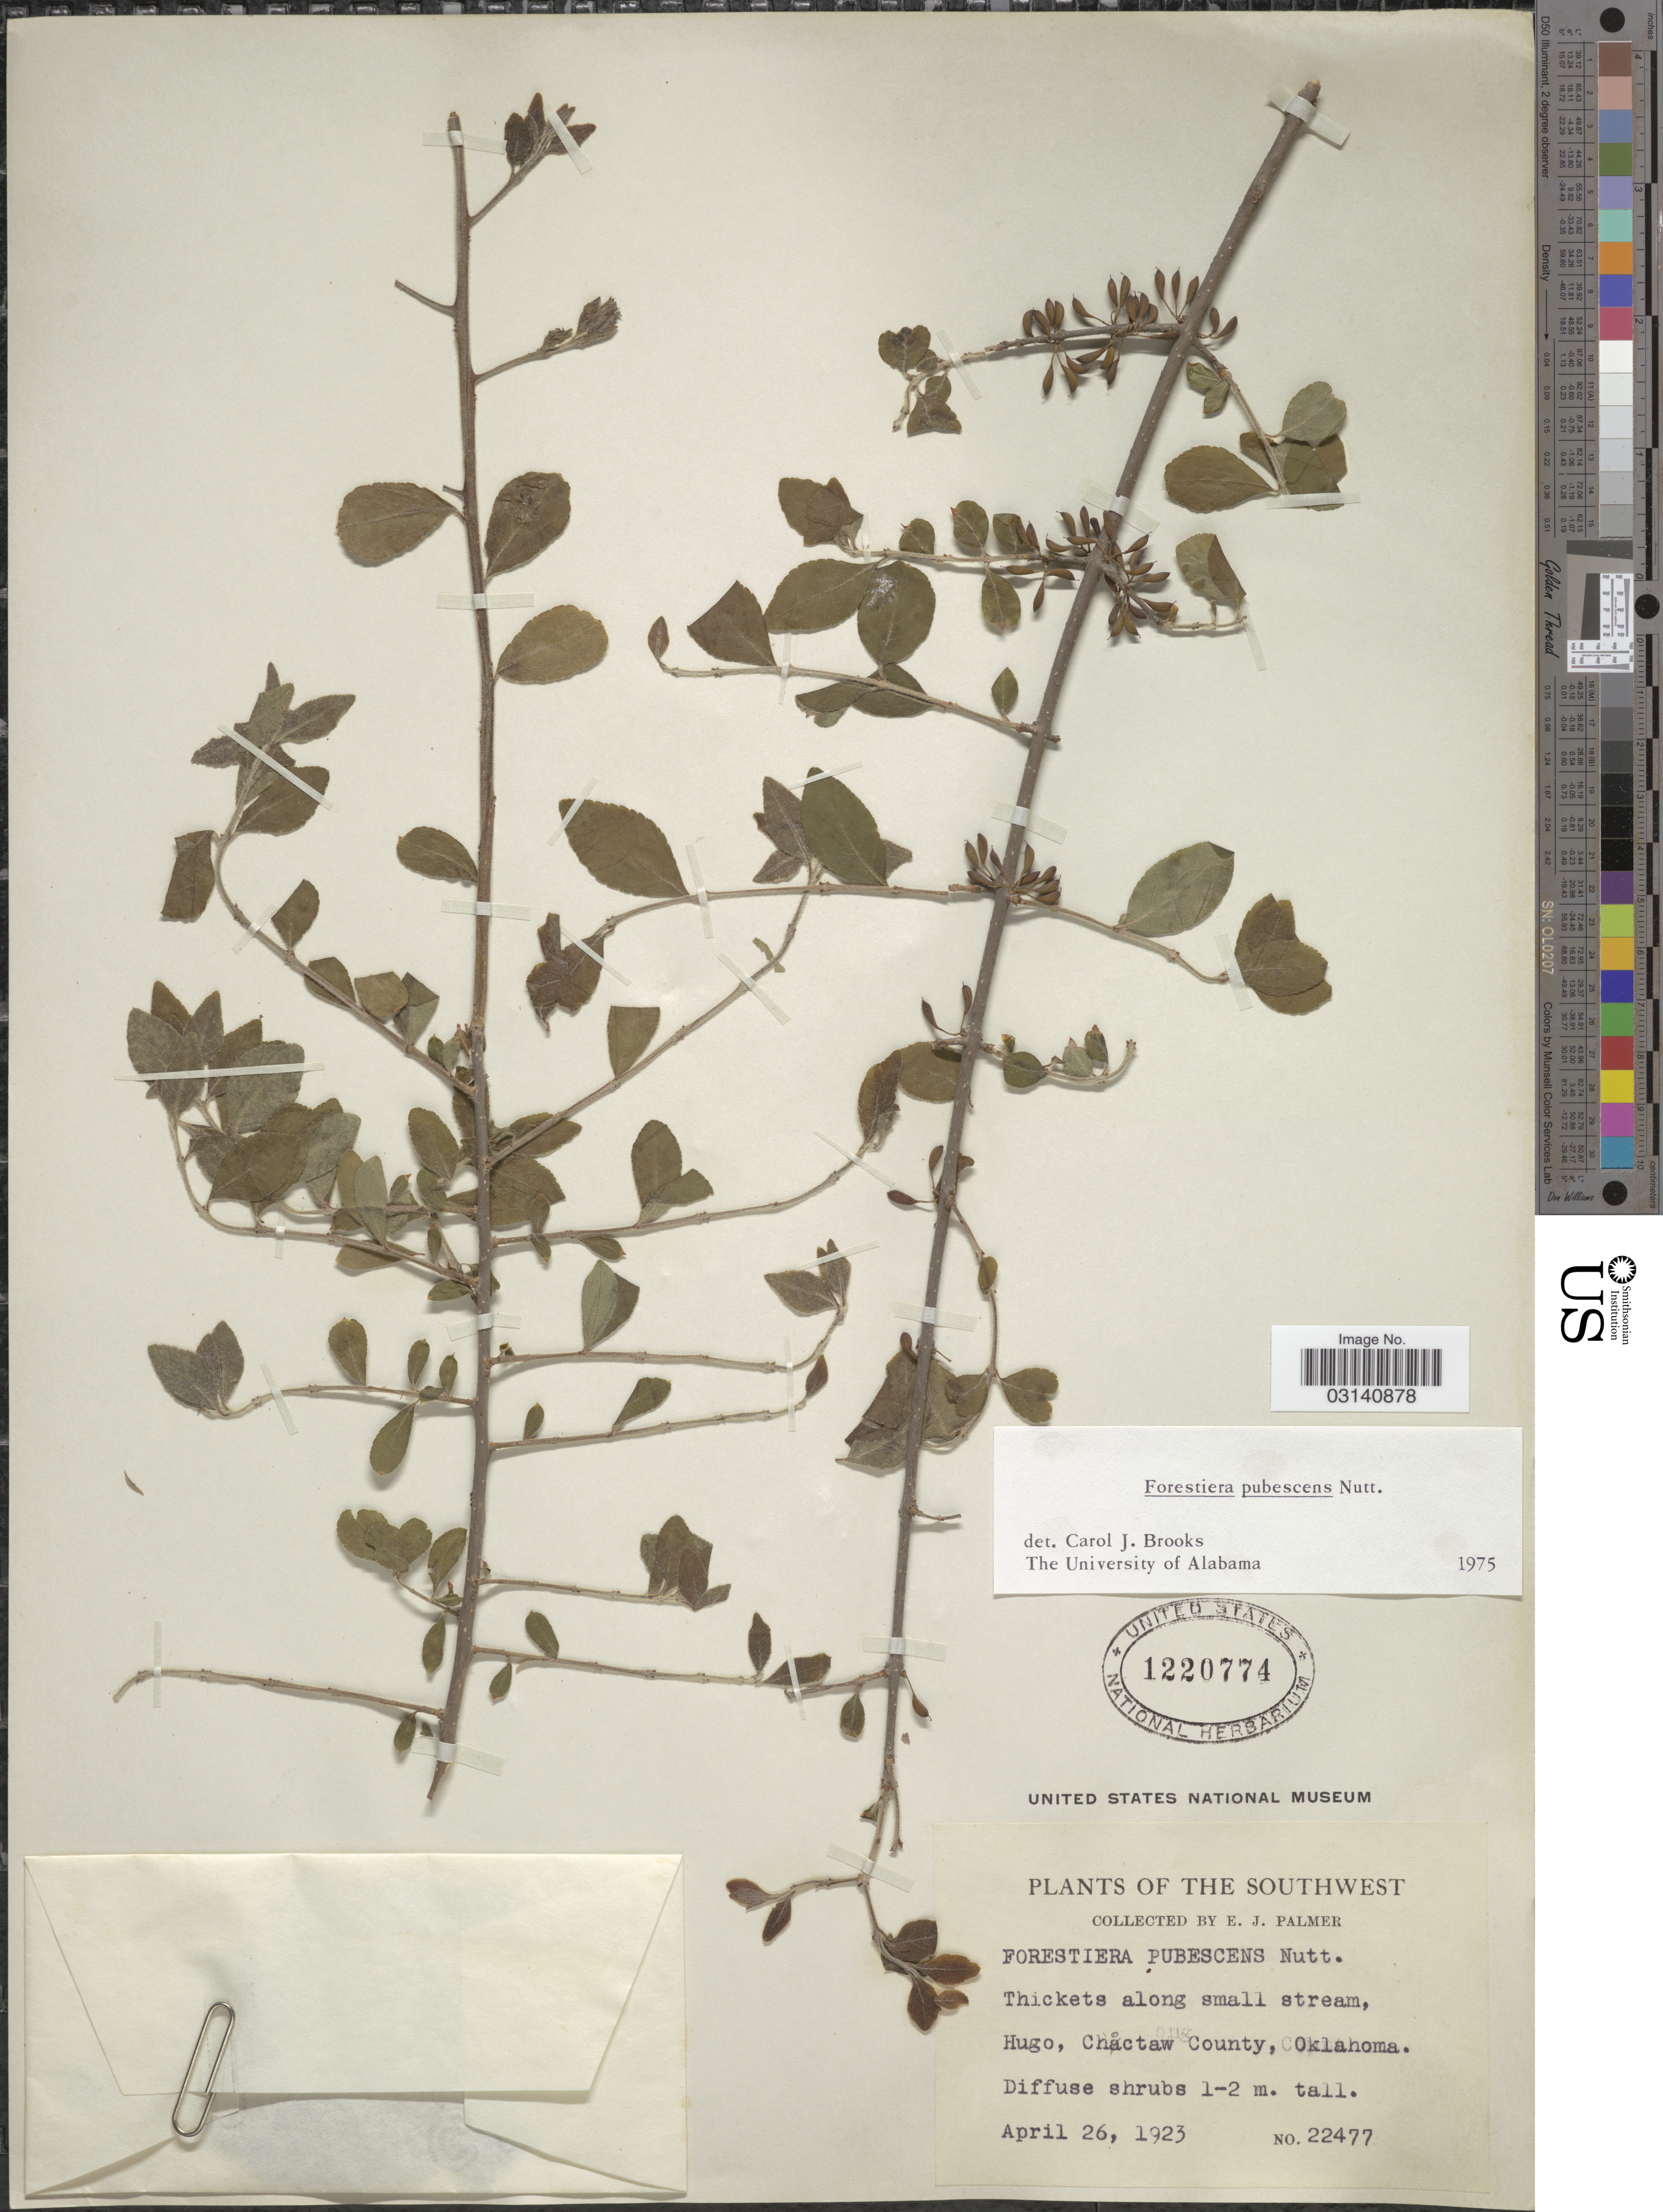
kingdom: Plantae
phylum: Tracheophyta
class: Magnoliopsida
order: Lamiales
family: Oleaceae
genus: Forestiera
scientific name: Forestiera pubescens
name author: Nutt.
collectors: E. J. Palmer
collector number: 22477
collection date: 1923-04-26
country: United States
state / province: Oklahoma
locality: The Southwest. Hugo, Choctaw County.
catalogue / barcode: US 1220774